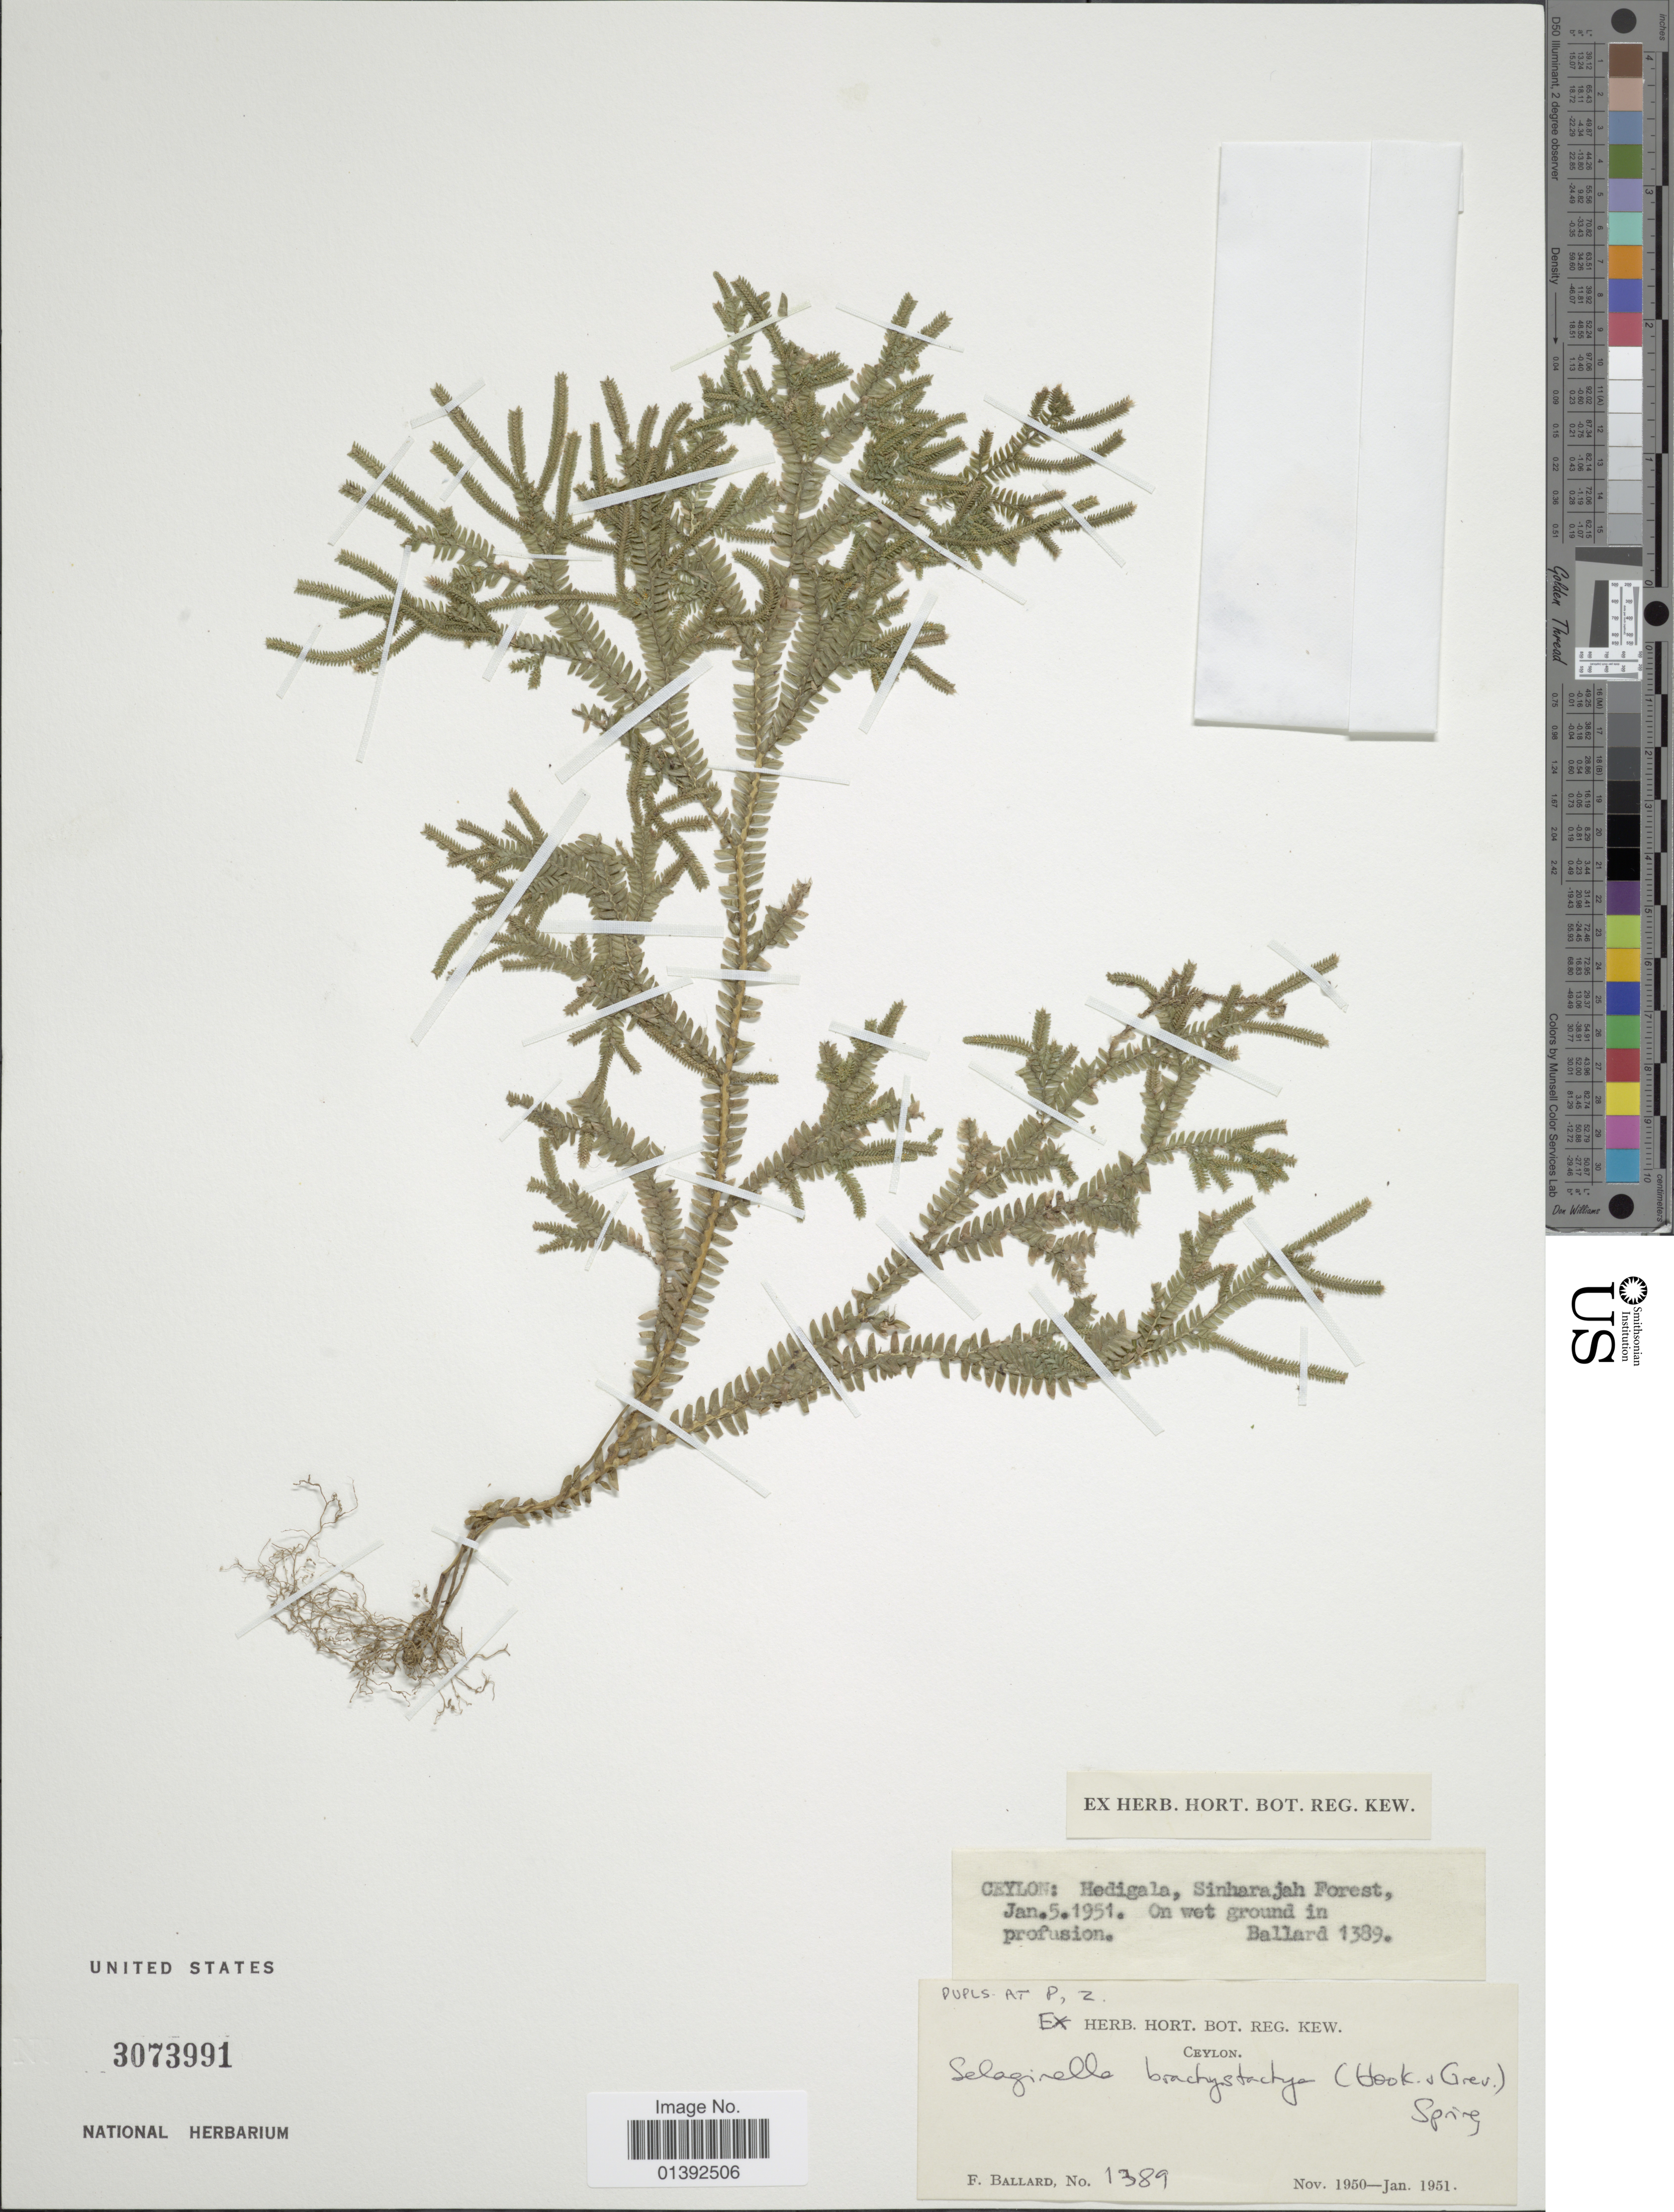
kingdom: Plantae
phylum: Tracheophyta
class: Lycopodiopsida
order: Selaginellales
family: Selaginellaceae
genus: Selaginella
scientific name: Selaginella brachystachya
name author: (Hook. & Grev.) Spring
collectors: F. Ballard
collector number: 1389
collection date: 1951-01-05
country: Sri Lanka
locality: Ceylon: Hedigala, Sinharajeh Forest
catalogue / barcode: US 3073991